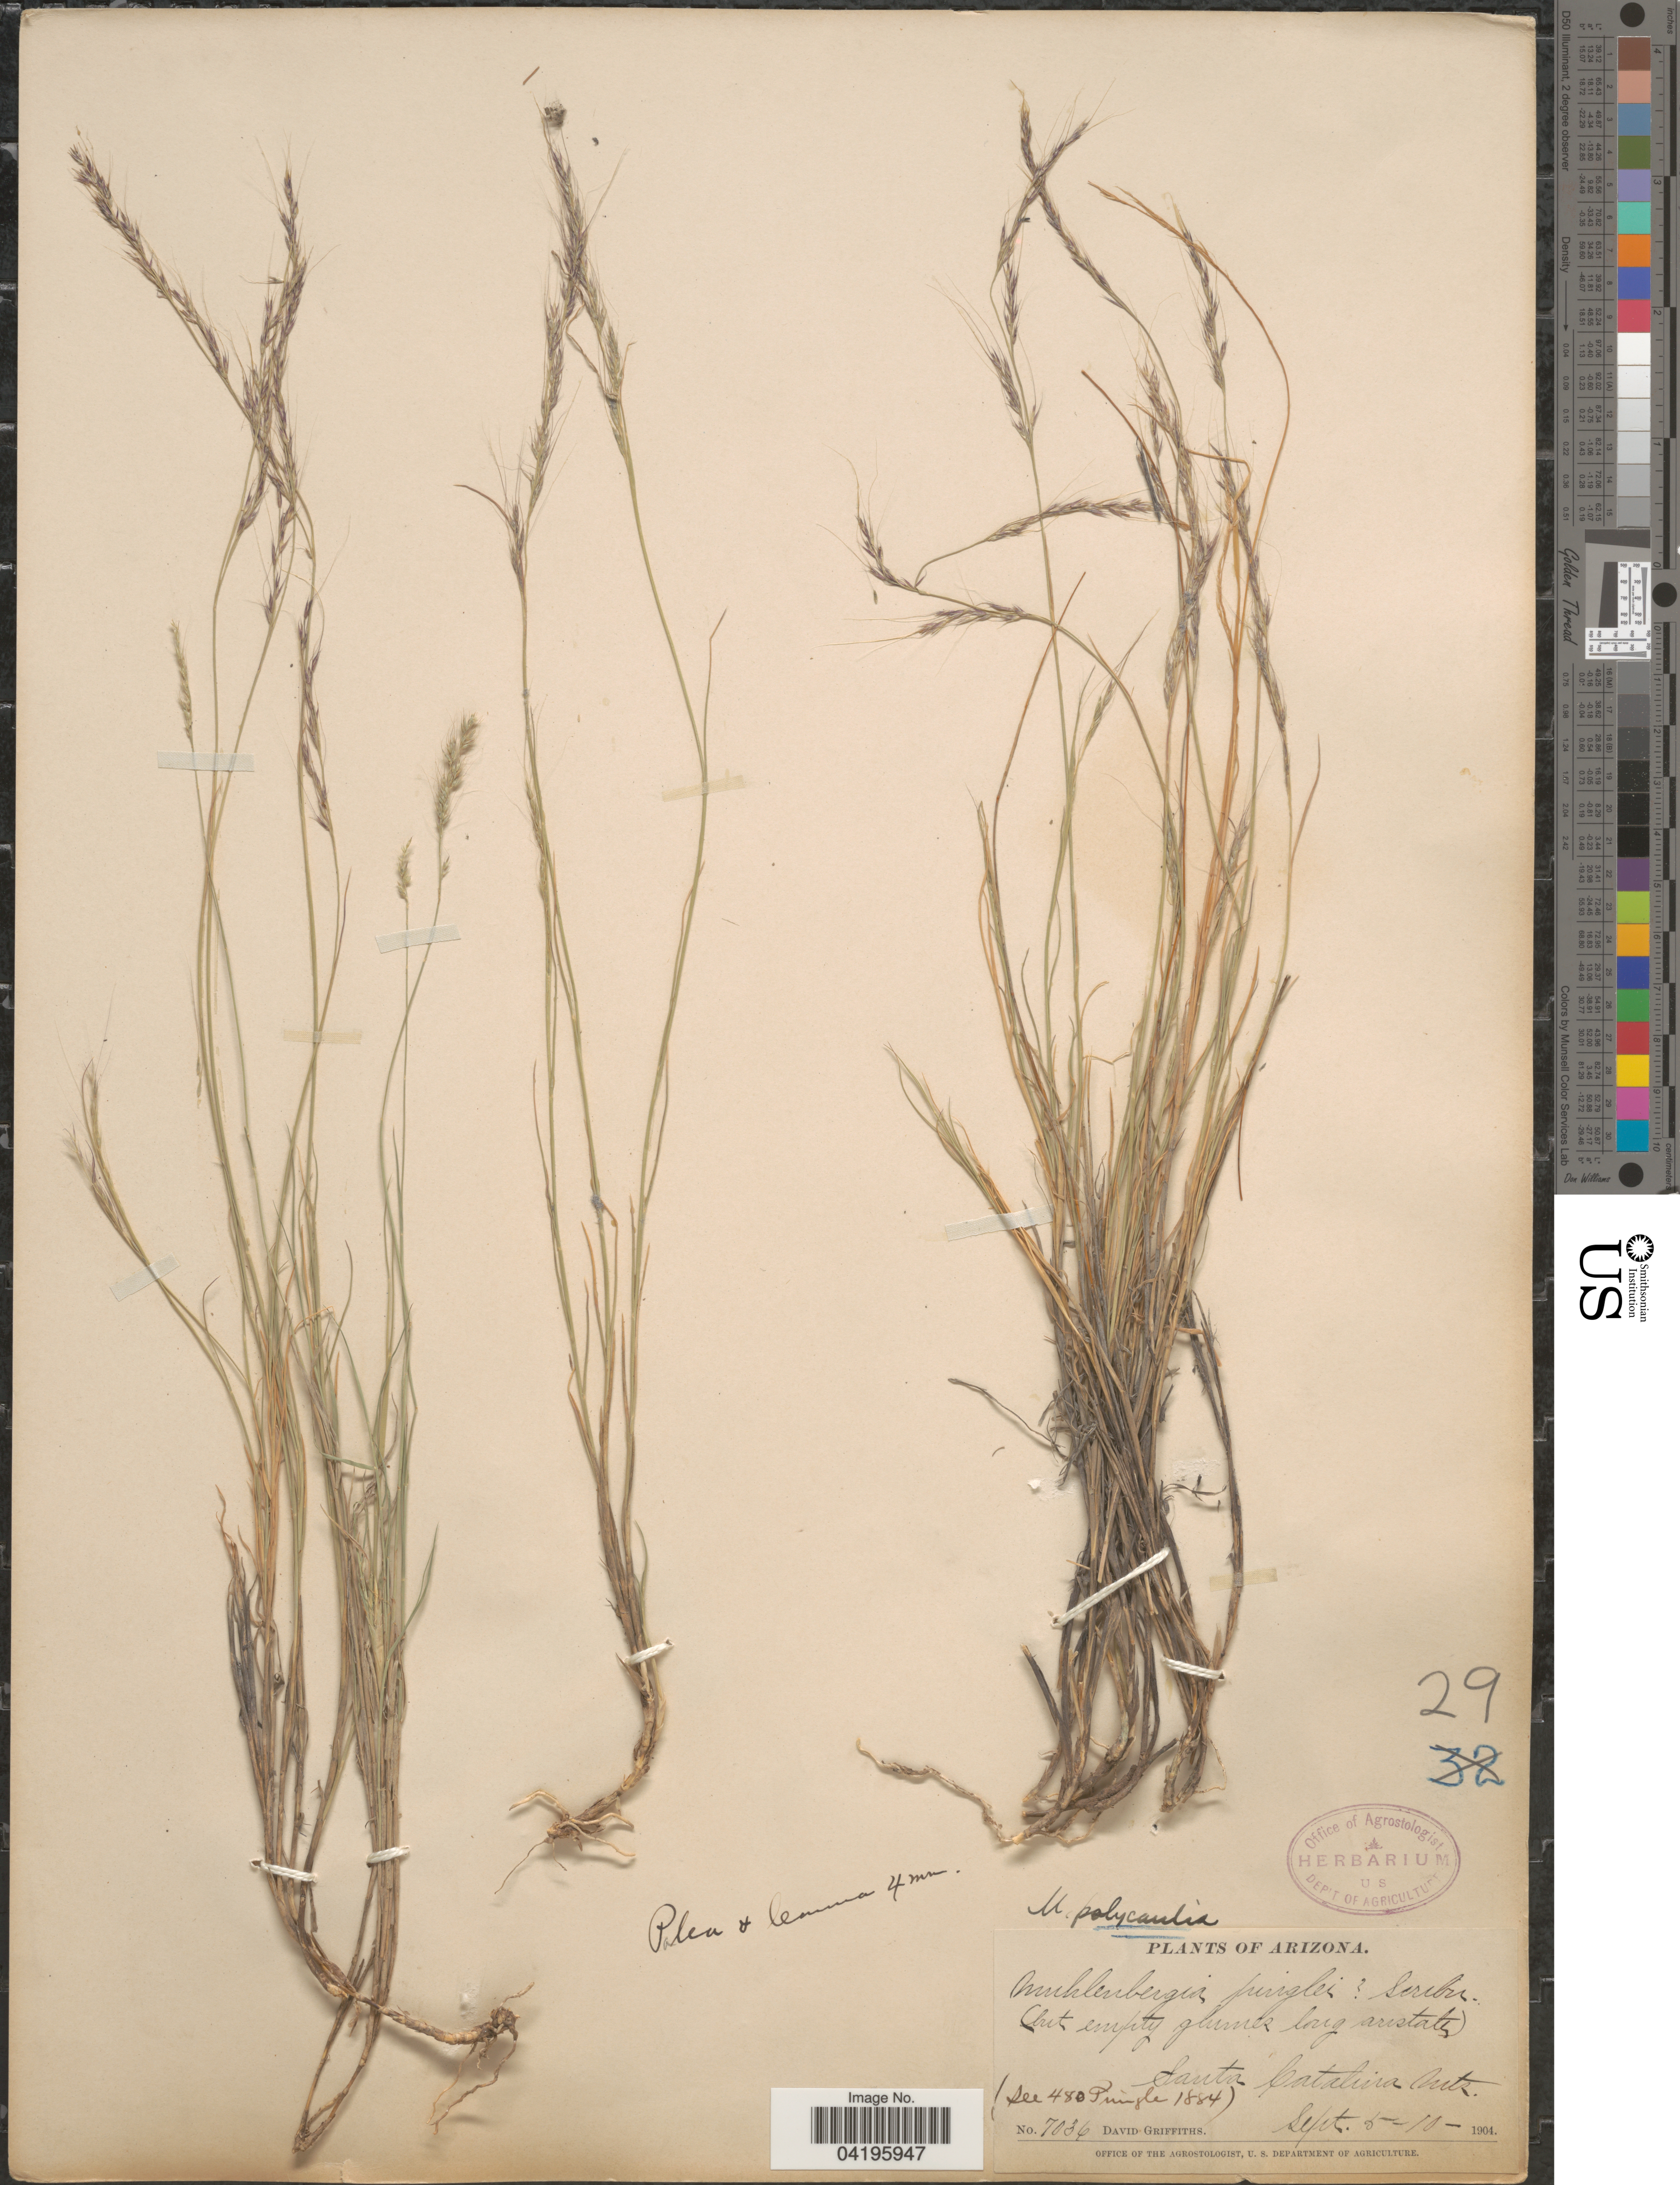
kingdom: Plantae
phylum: Tracheophyta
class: Liliopsida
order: Poales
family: Poaceae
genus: Muhlenbergia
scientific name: Muhlenbergia polycaulis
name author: Scribn.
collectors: D. Griffiths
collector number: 7036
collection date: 1904-09-05/1904-09-10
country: United States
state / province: Arizona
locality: Santa Catalina Mts.